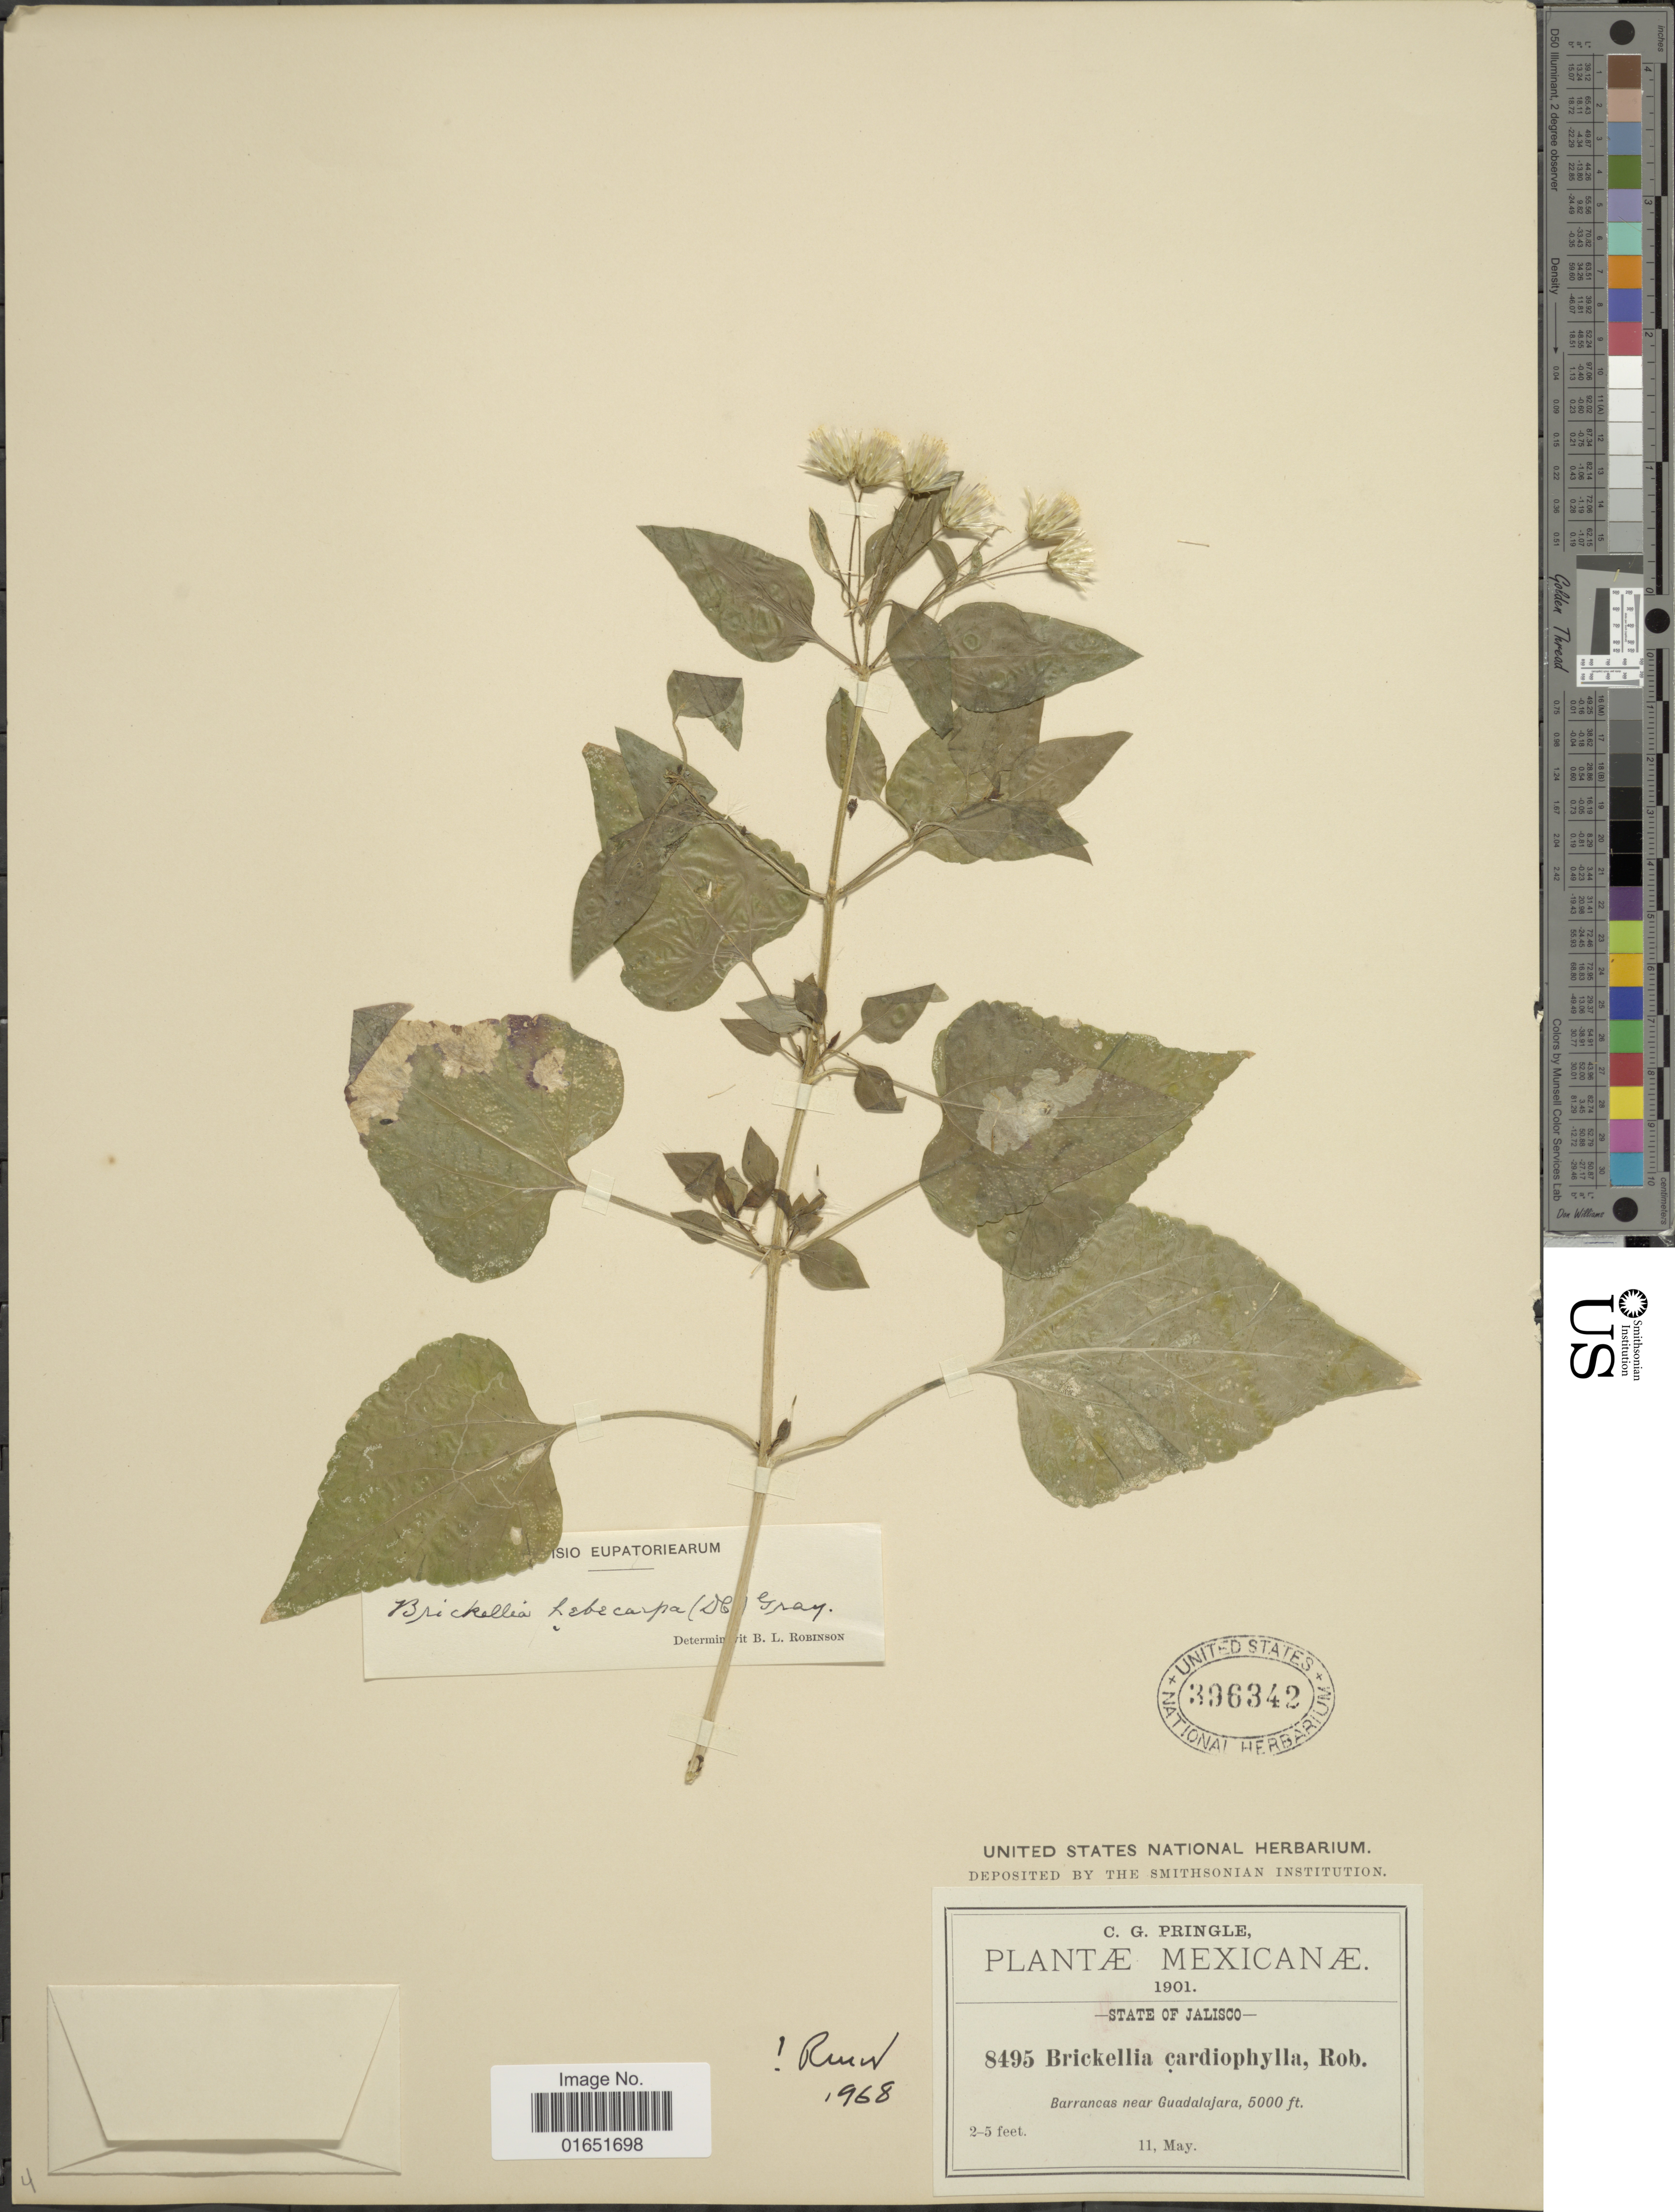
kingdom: Plantae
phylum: Tracheophyta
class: Magnoliopsida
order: Asterales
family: Asteraceae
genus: Brickellia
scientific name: Brickellia cardiophylla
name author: B.L. Rob.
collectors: C. G. Pringle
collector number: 8495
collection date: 1901-05-11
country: Mexico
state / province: Jalisco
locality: Barrancas near Guadalajara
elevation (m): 1524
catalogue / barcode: US 396342